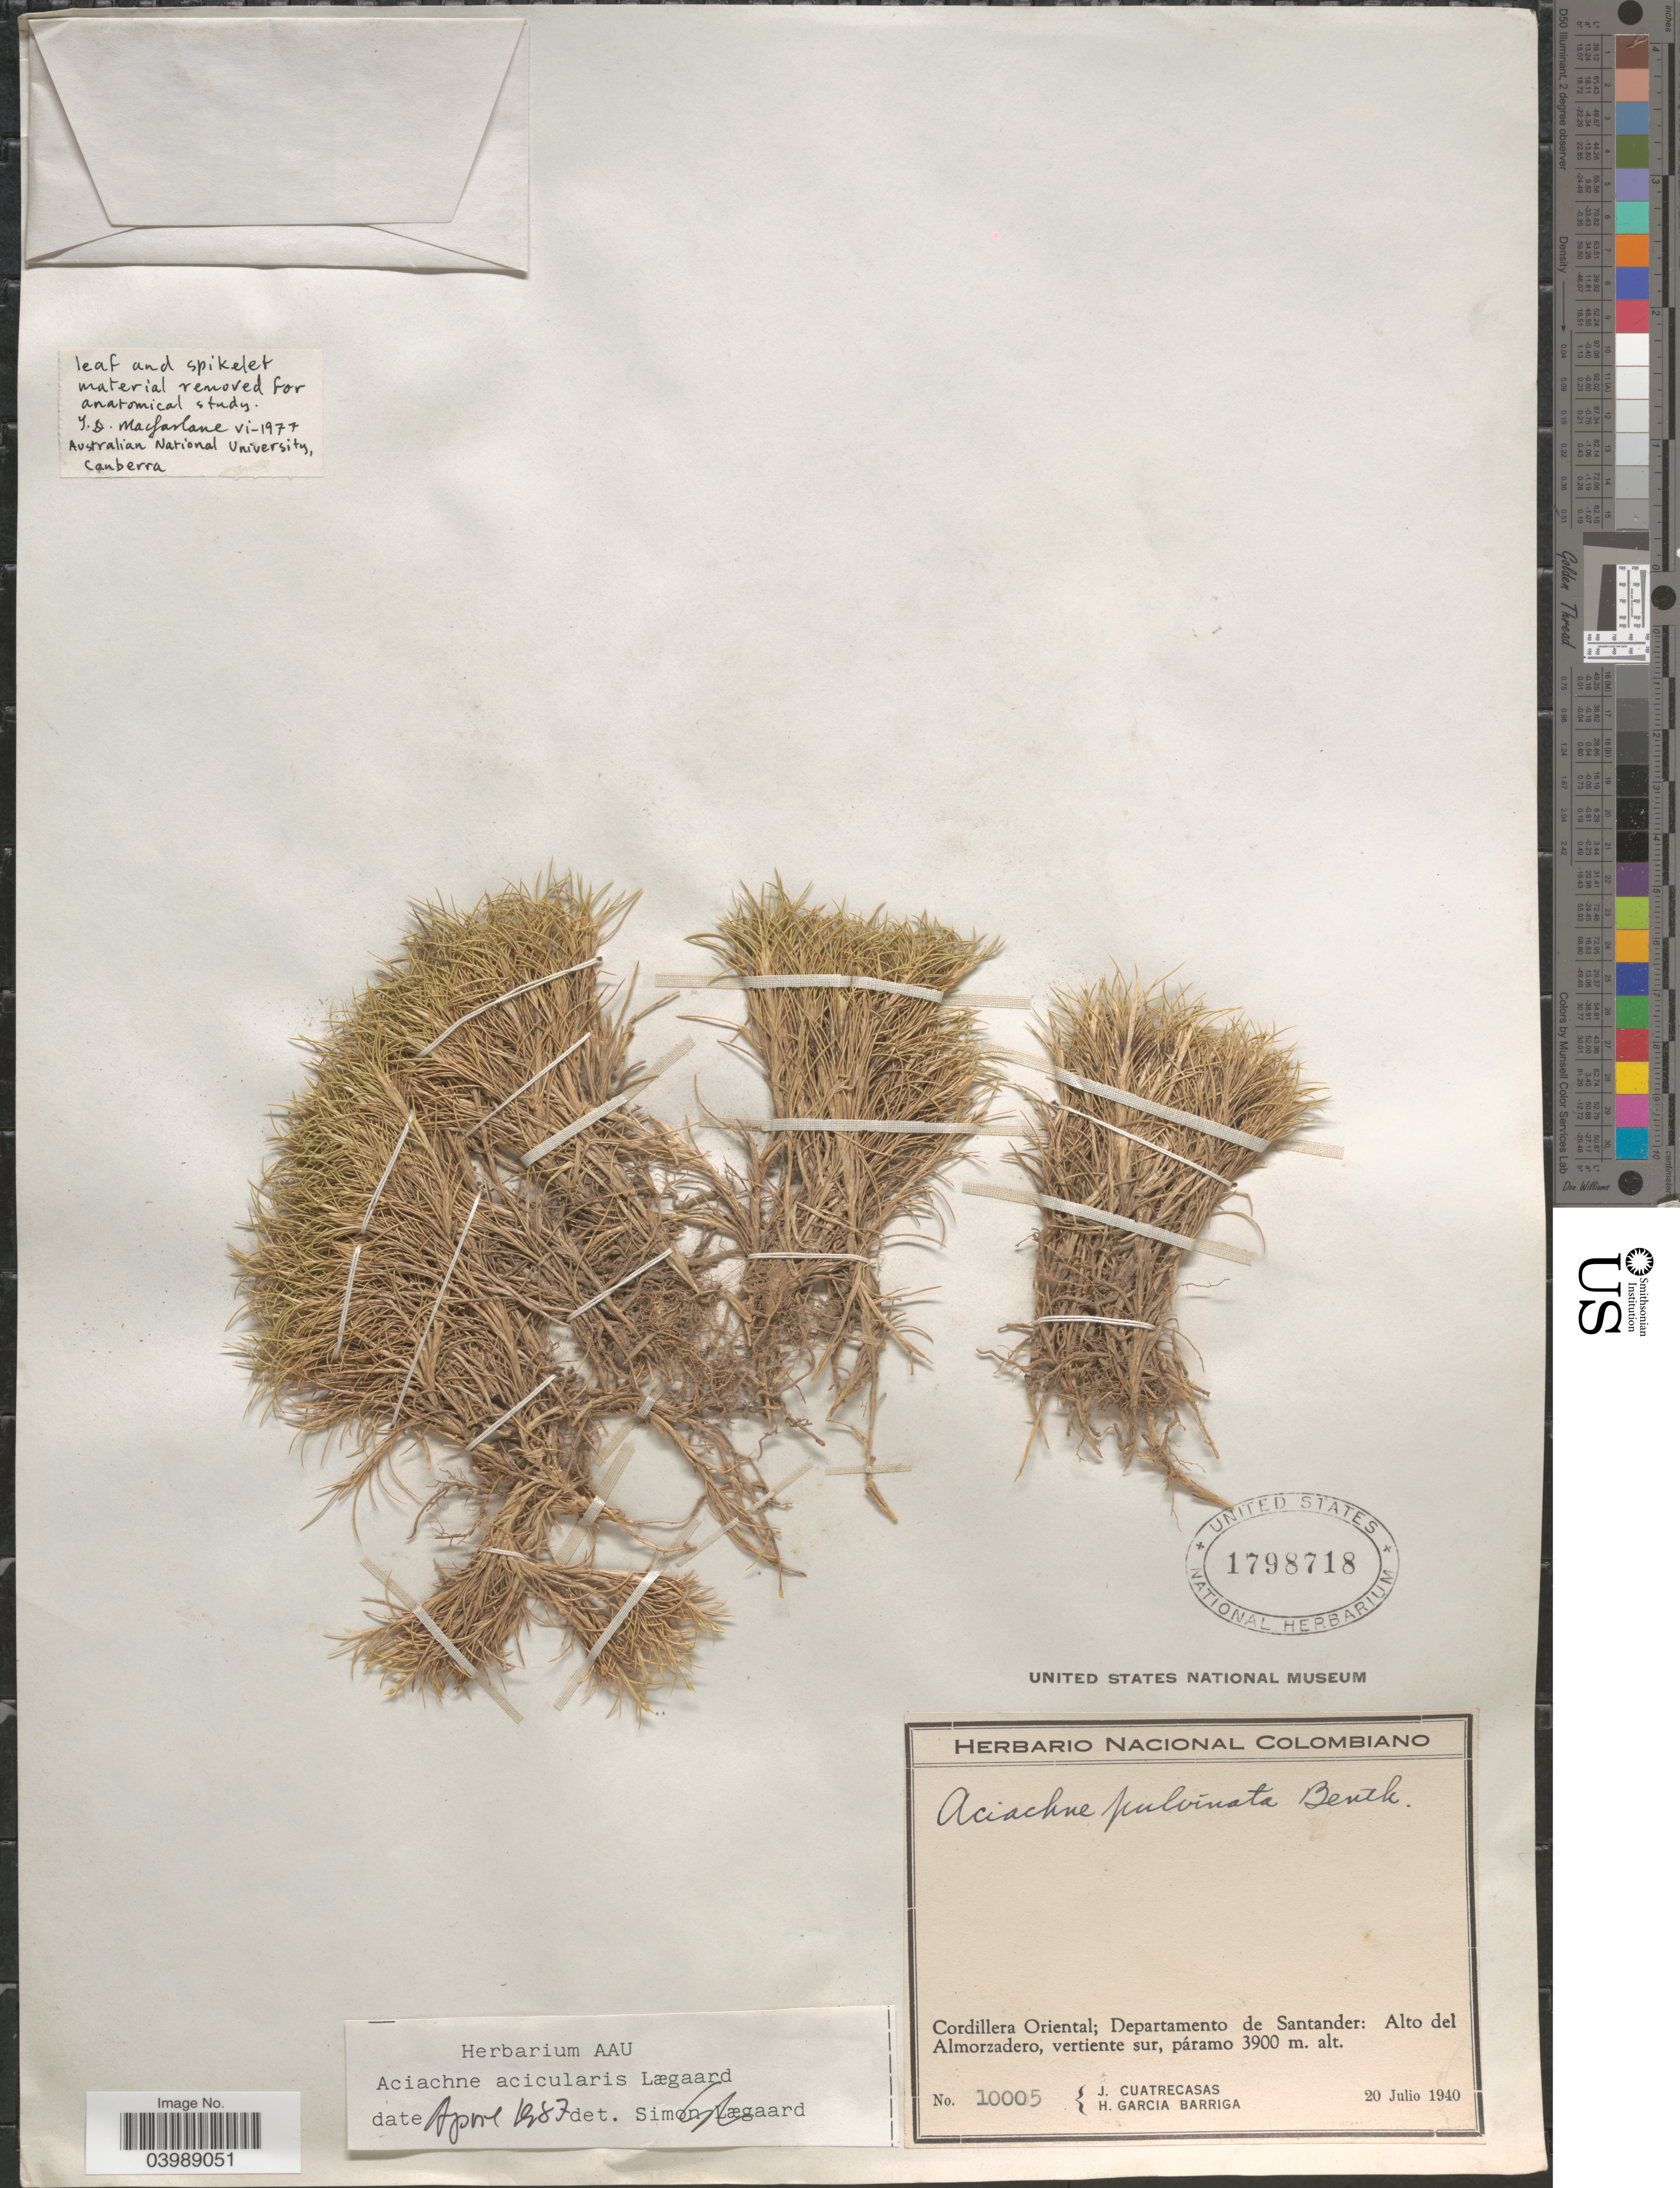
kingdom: Plantae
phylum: Tracheophyta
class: Liliopsida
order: Poales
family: Poaceae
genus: Aciachne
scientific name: Aciachne acicularis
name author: Lægaard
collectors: J. Cuatrecasas & H. García Barriga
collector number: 10005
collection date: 1940-07-20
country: Colombia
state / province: Santander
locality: Cordillera Oriental; Departamento de Santander: Alto del Almorzadero, vertiente sur, páramo.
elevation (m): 3900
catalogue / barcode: US 1798718